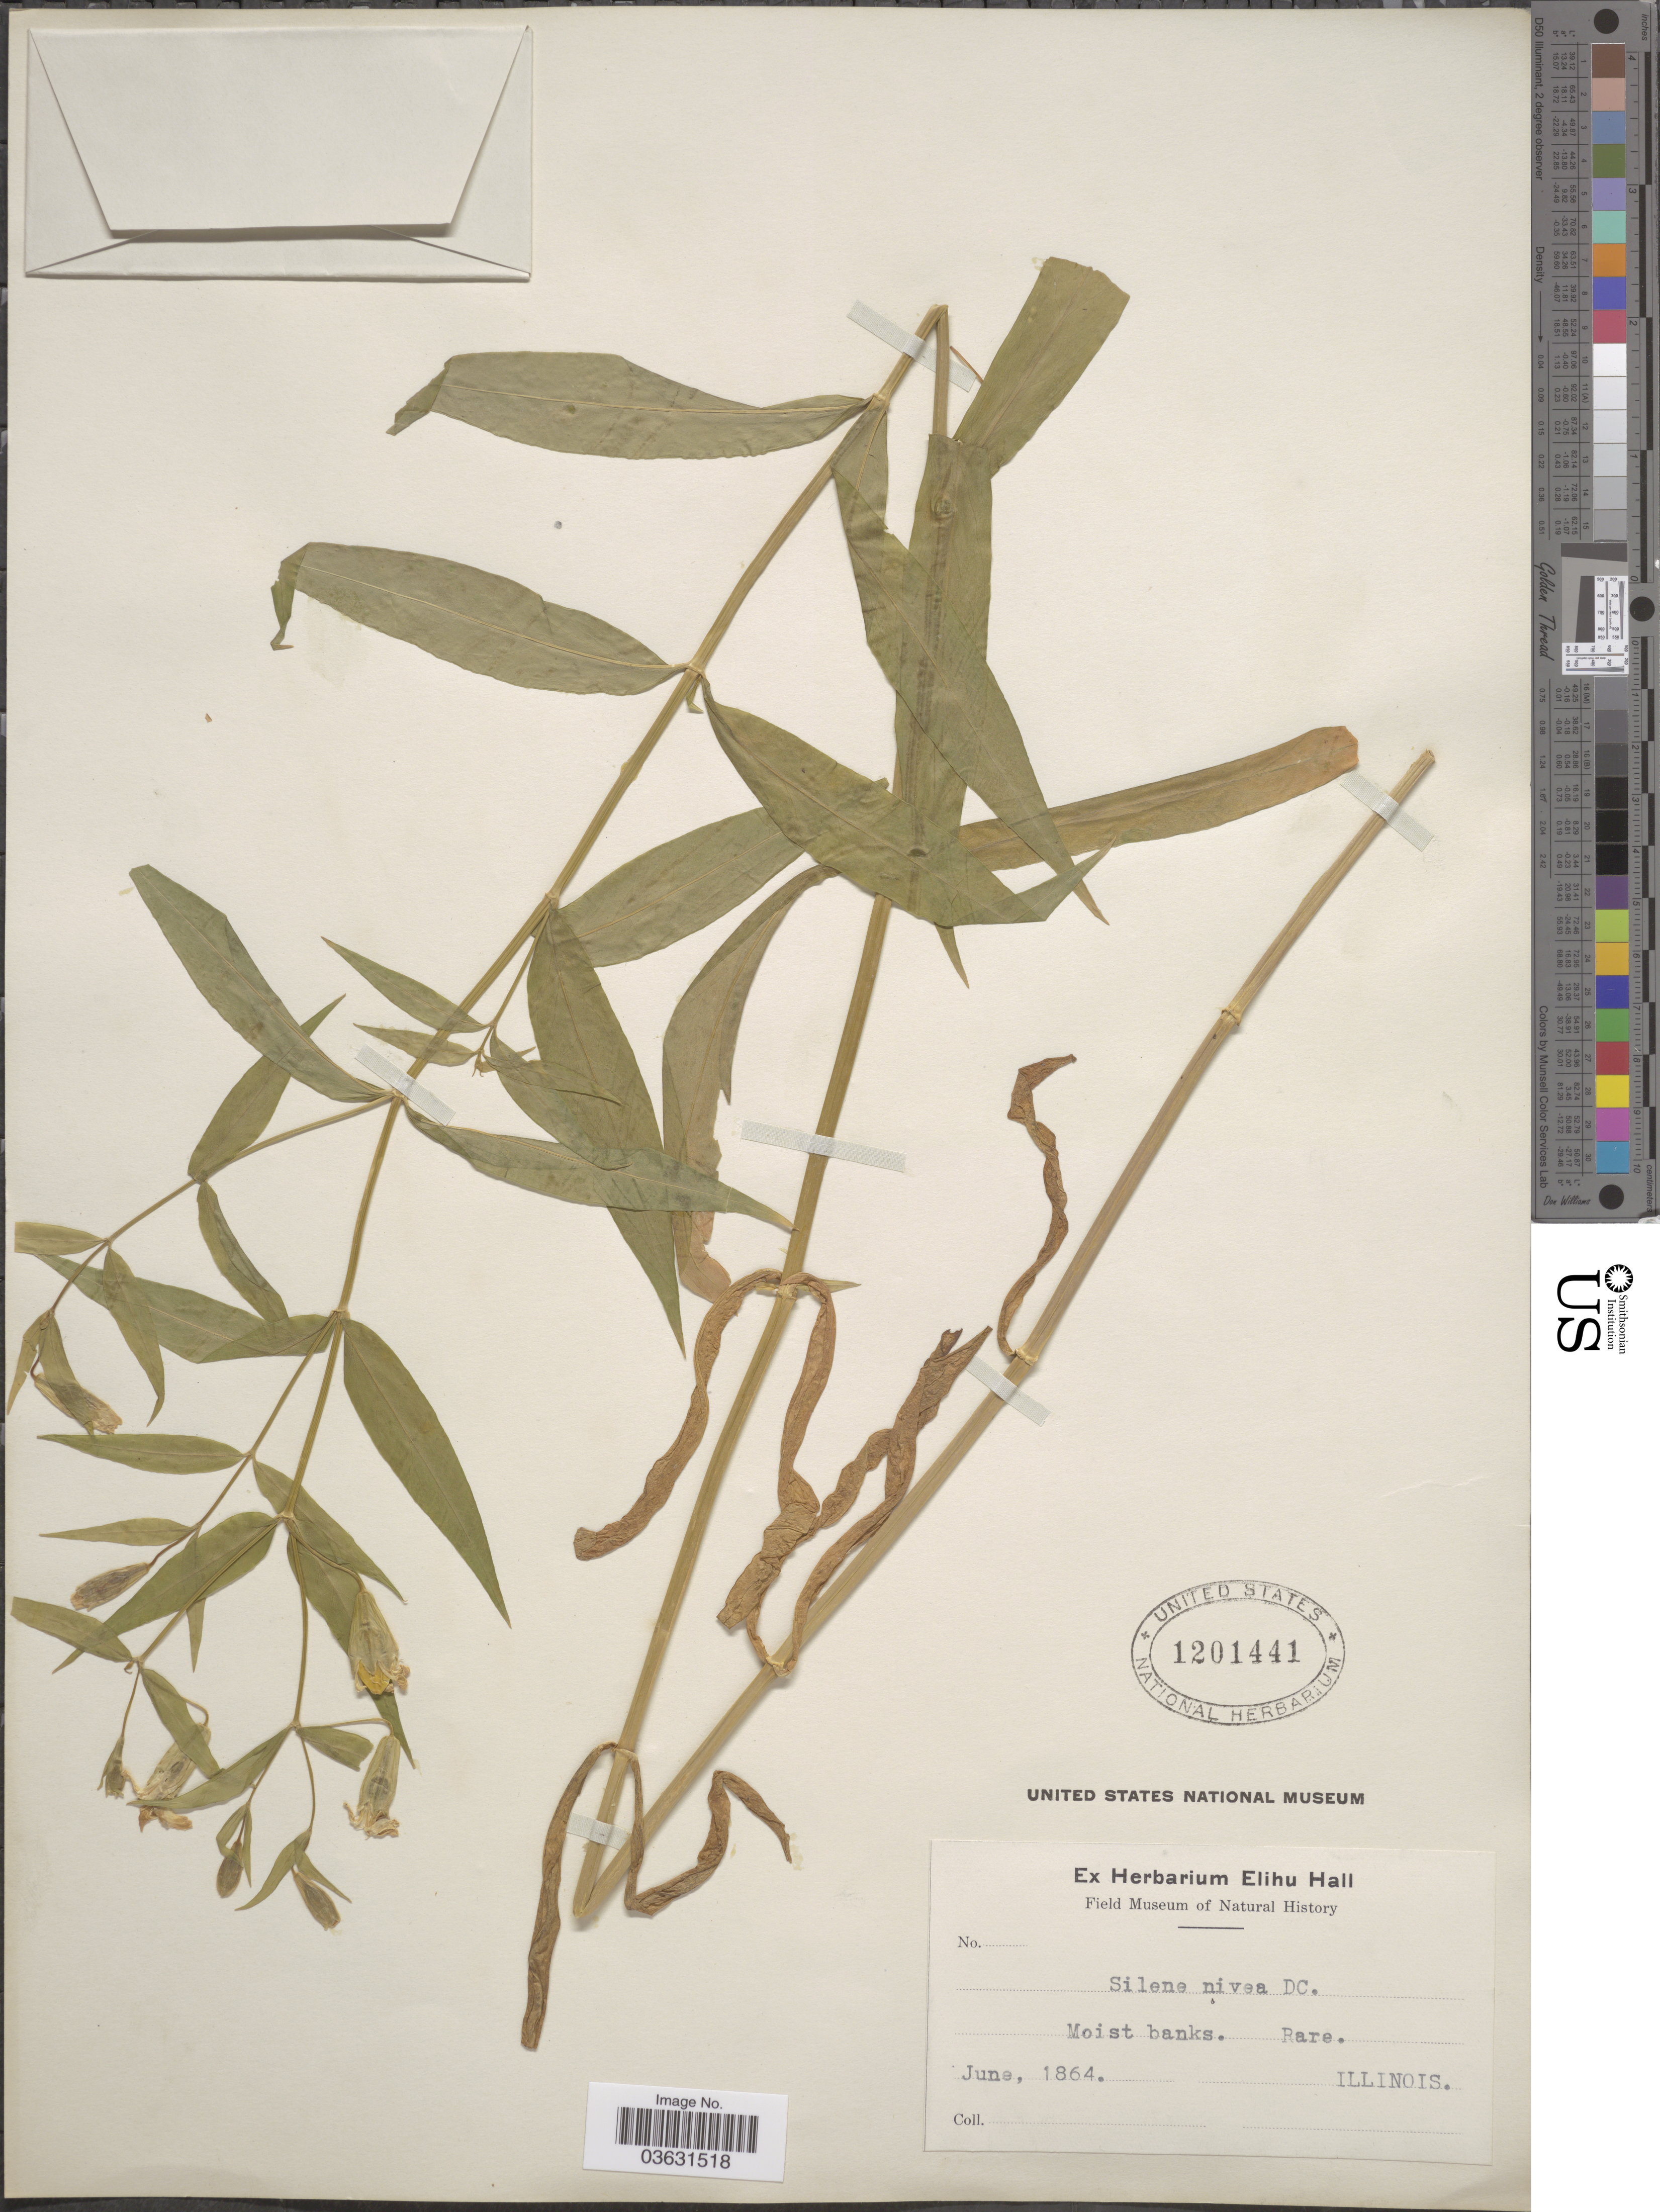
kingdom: Plantae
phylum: Tracheophyta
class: Magnoliopsida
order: Caryophyllales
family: Caryophyllaceae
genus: Silene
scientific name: Silene nivea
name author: (Nutt.) Muhl. ex DC.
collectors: ex herb. E. Hall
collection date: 1864-06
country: United States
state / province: Illinois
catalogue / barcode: US 1201441